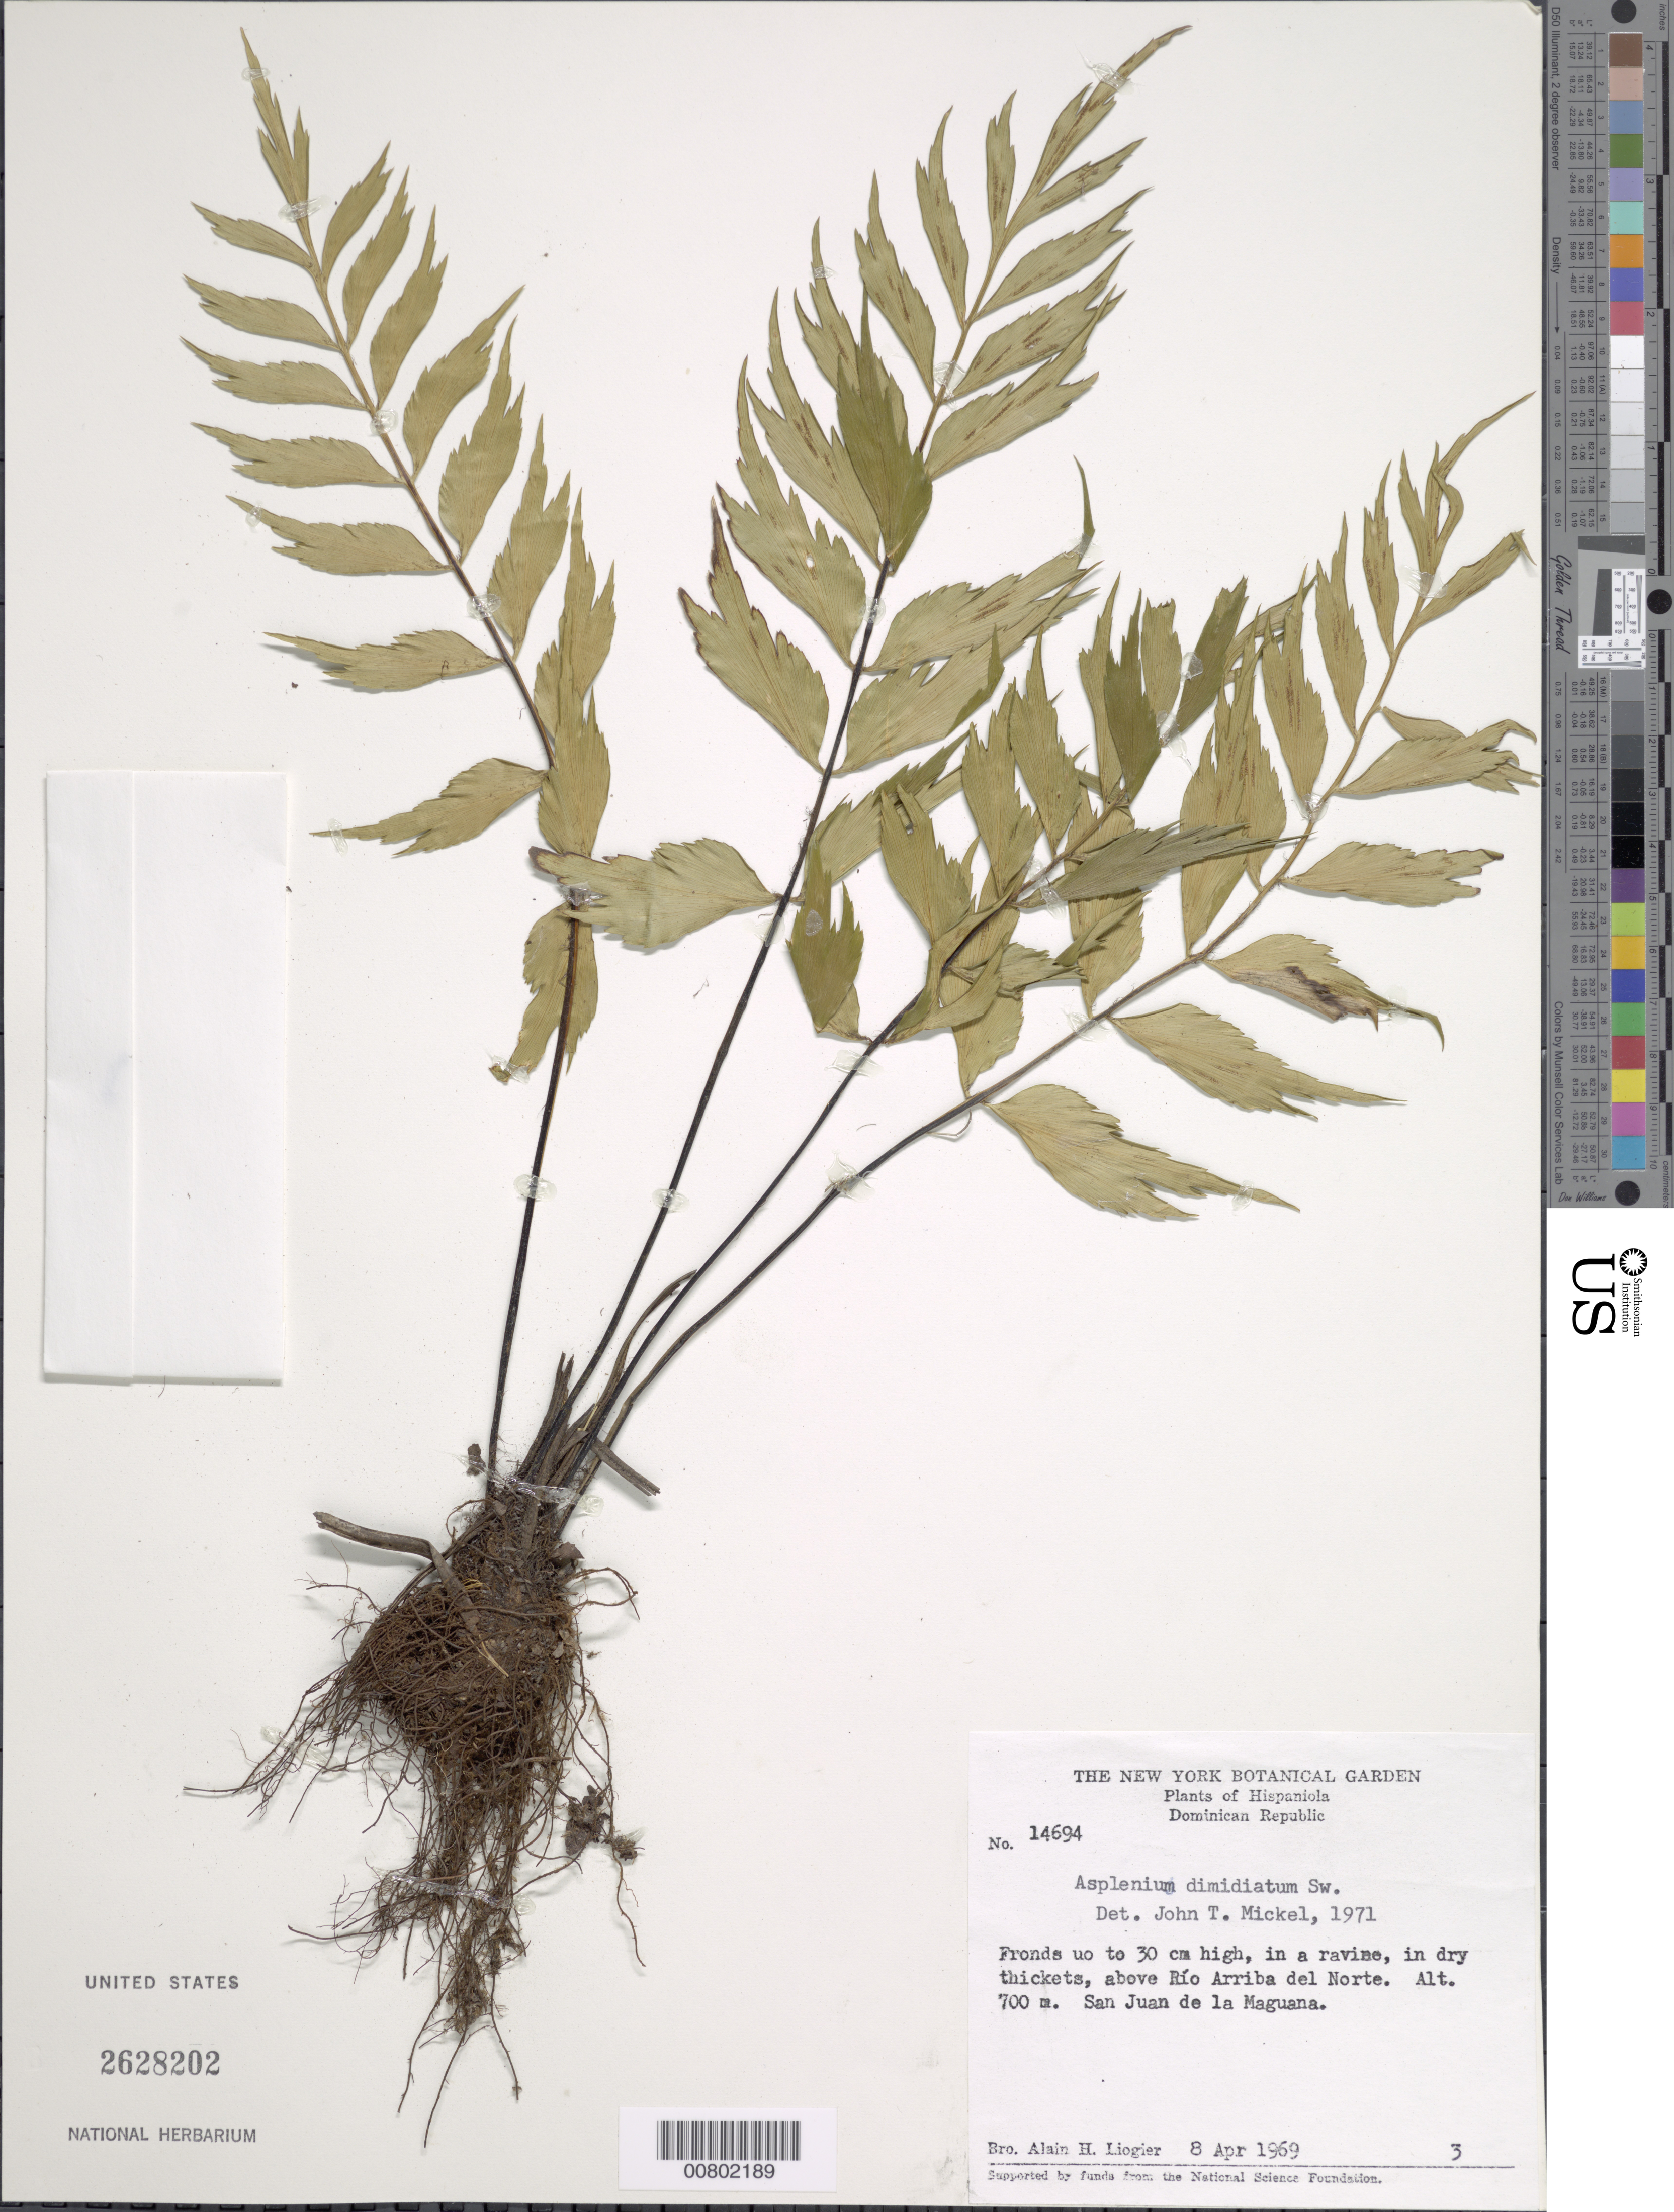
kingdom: Plantae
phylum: Tracheophyta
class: Polypodiopsida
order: Polypodiales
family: Aspleniaceae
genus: Asplenium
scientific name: Asplenium dimidiatum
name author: Sw.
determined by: Mickel, J. T., (NY), New York Botanical Garden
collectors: A. H. Liogier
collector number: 14694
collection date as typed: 08 Apr 1969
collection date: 1969-04-08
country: Dominican Republic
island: Hispaniola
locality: San Juan de la Maguana, above Río Arriba del Norte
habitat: Ravine, dry thickets above river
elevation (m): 700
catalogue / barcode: US 2628202